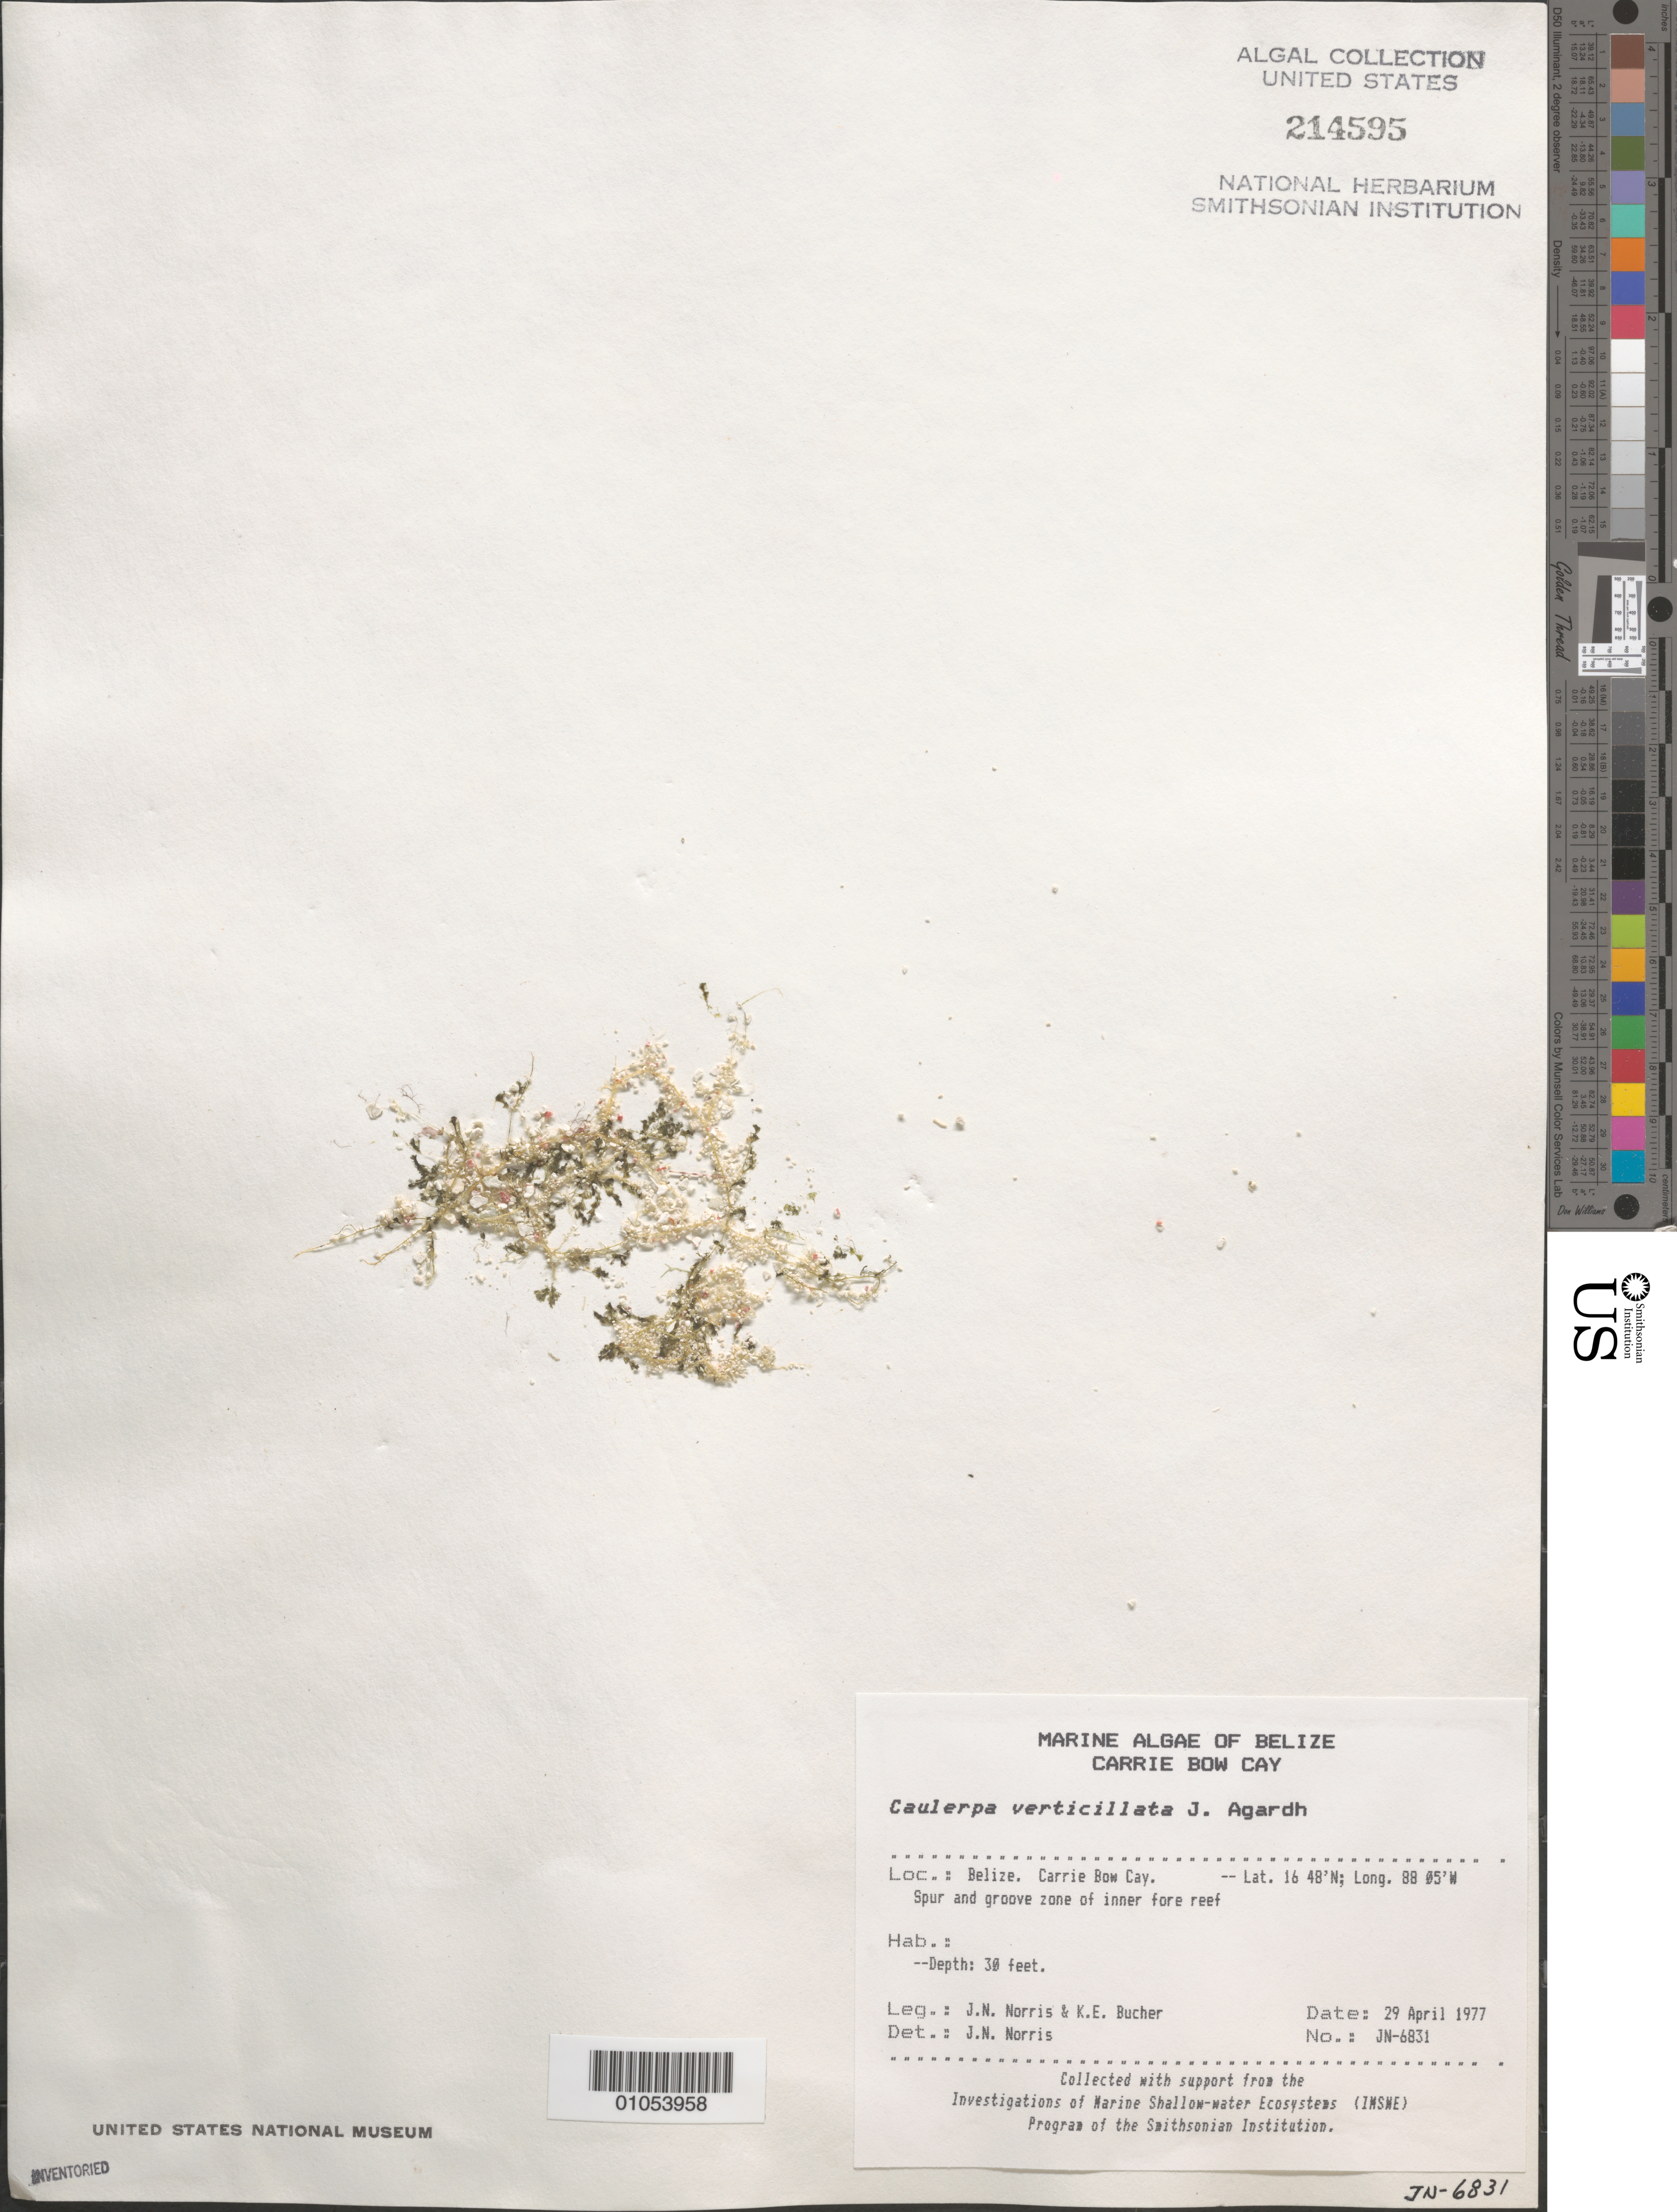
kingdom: Plantae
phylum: Chlorophyta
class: Ulvophyceae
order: Bryopsidales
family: Caulerpaceae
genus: Caulerpa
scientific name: Caulerpa verticillata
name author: J. Agardh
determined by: Norris, James N.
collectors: J. N. Norris & K. E. Bucher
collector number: JN-6831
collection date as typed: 29 Apr 1977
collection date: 1977-04-29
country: Belize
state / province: Stann Creek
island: Carrie Bow Cay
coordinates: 16 48'N, 88 05'W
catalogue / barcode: US 214595